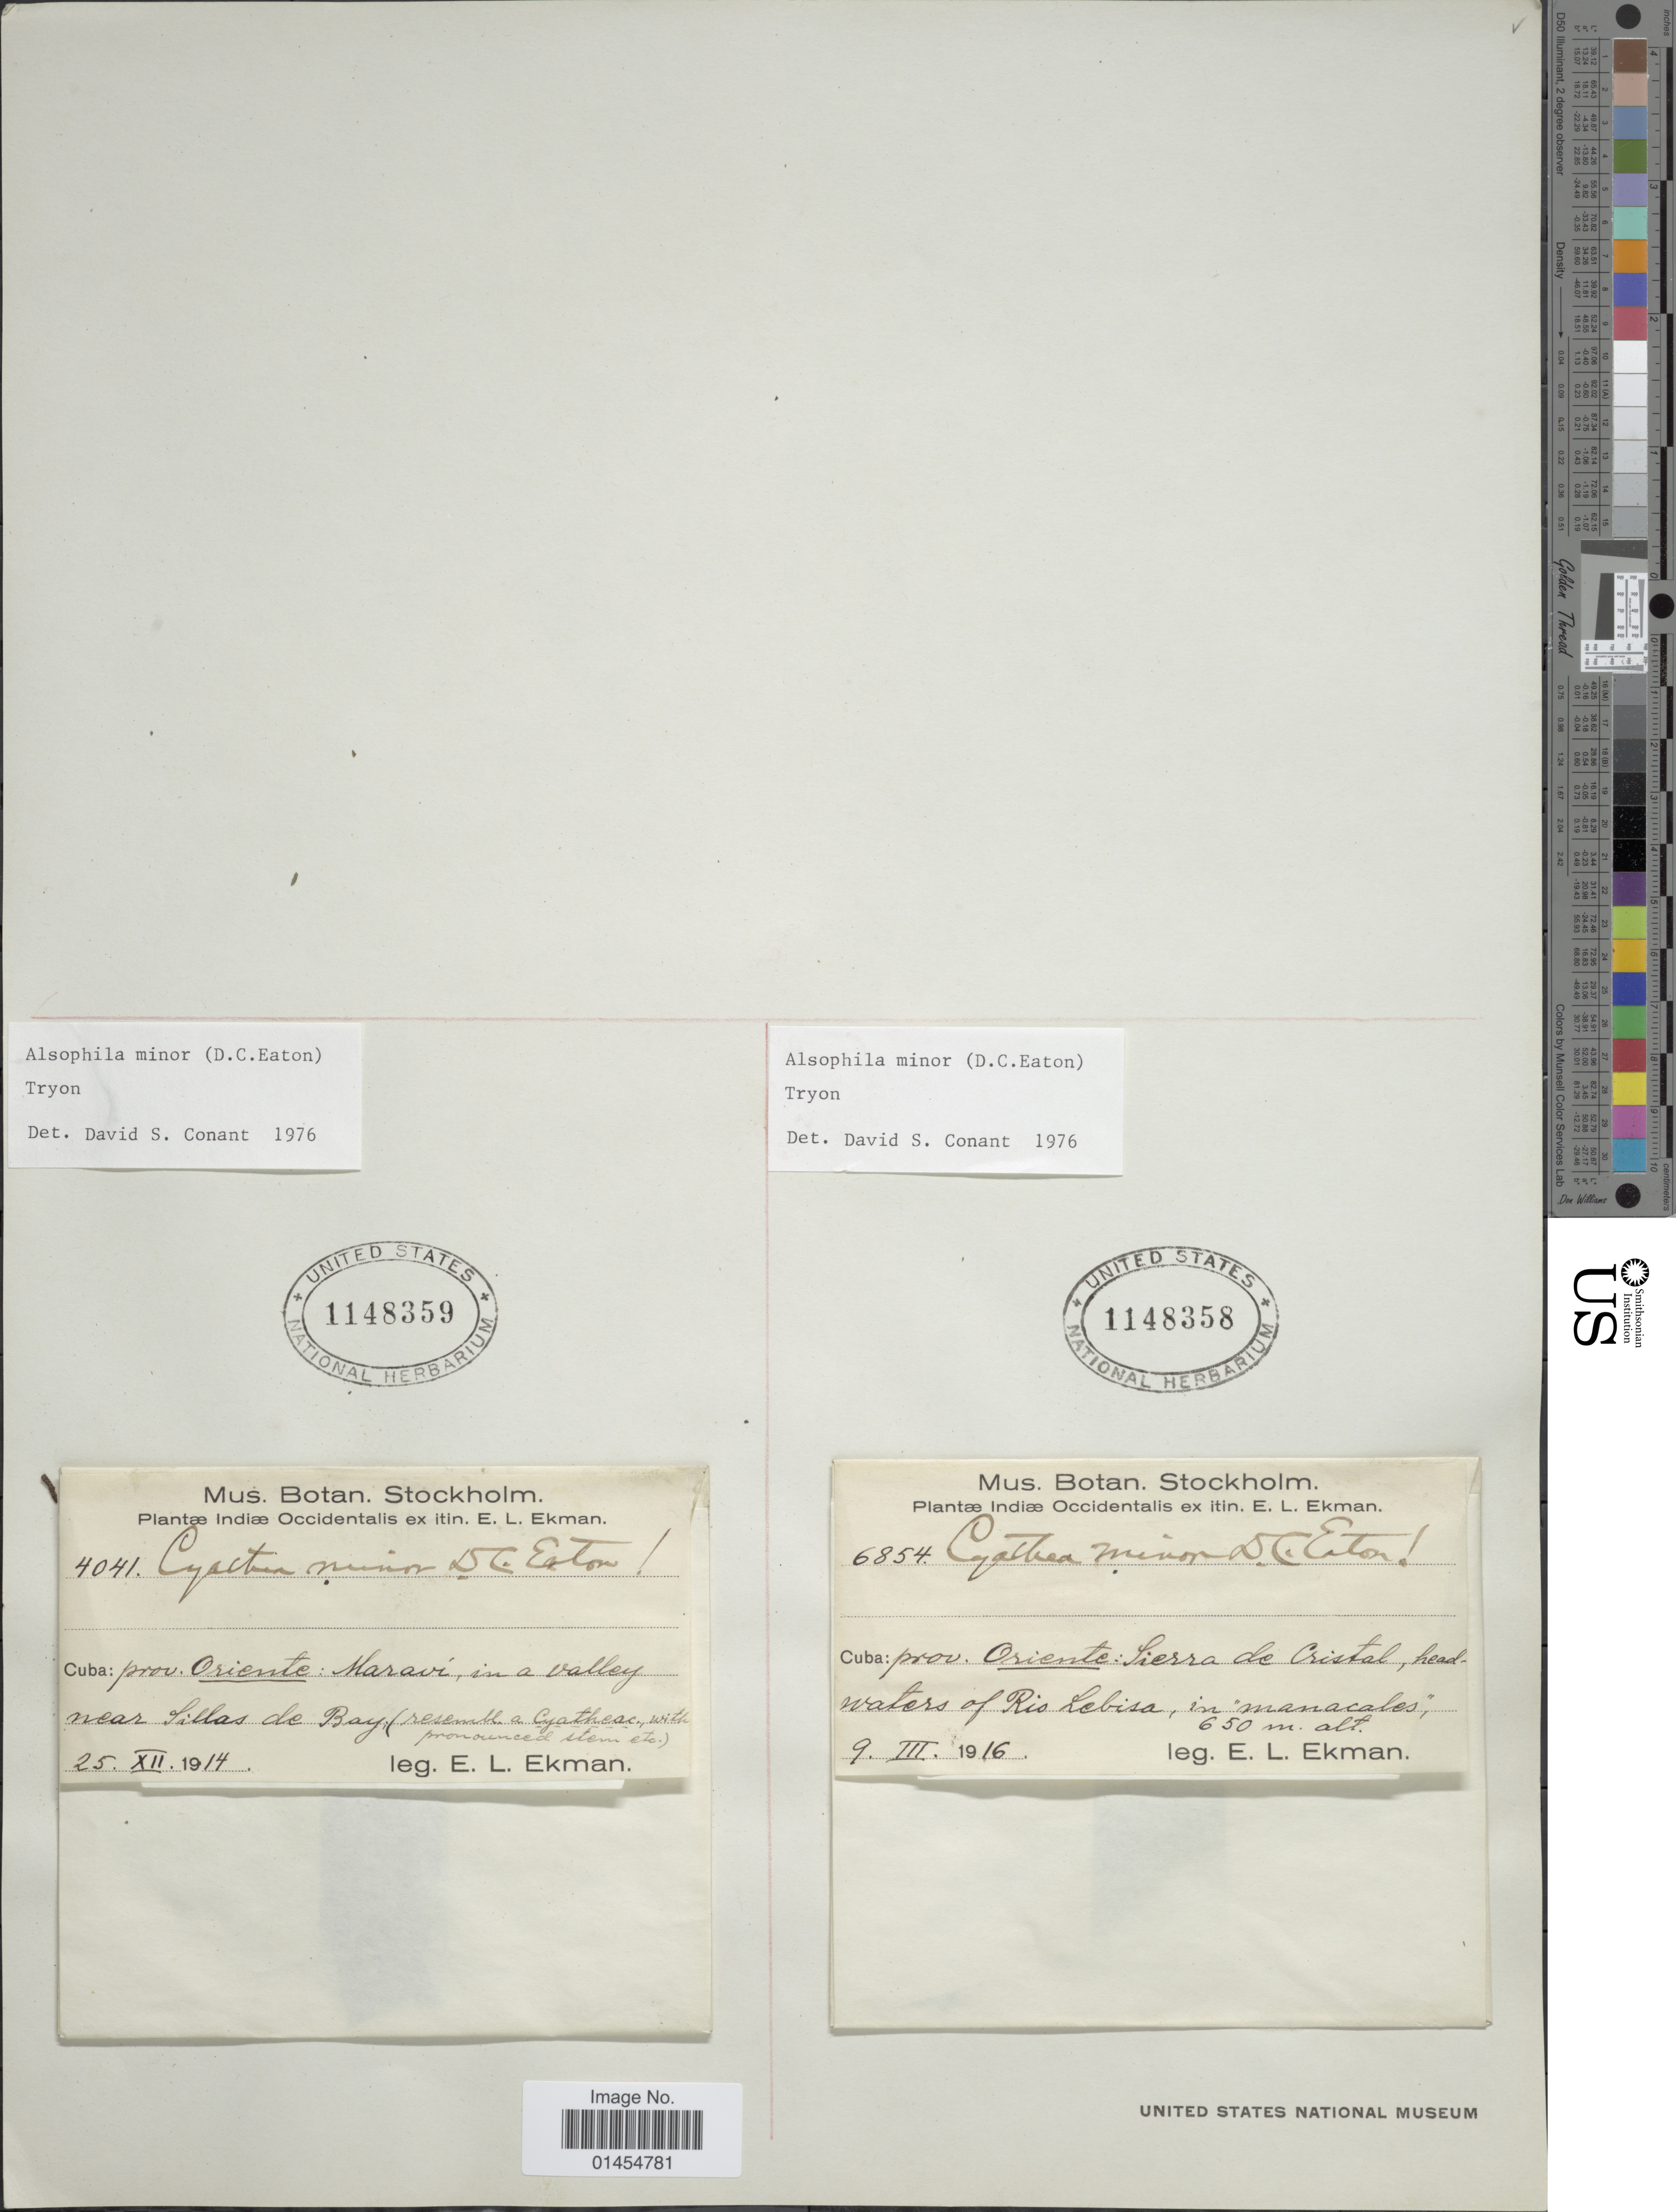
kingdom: Plantae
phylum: Tracheophyta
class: Polypodiopsida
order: Cyatheales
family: Cyatheaceae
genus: Alsophila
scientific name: Alsophila minor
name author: (D.C. Eaton) R.M. Tryon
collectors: E. L. Ekman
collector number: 4041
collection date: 1914-12-25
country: Cuba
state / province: Oriente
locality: Maravi, in a valley near Sillas de Bay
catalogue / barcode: US 1148359-2